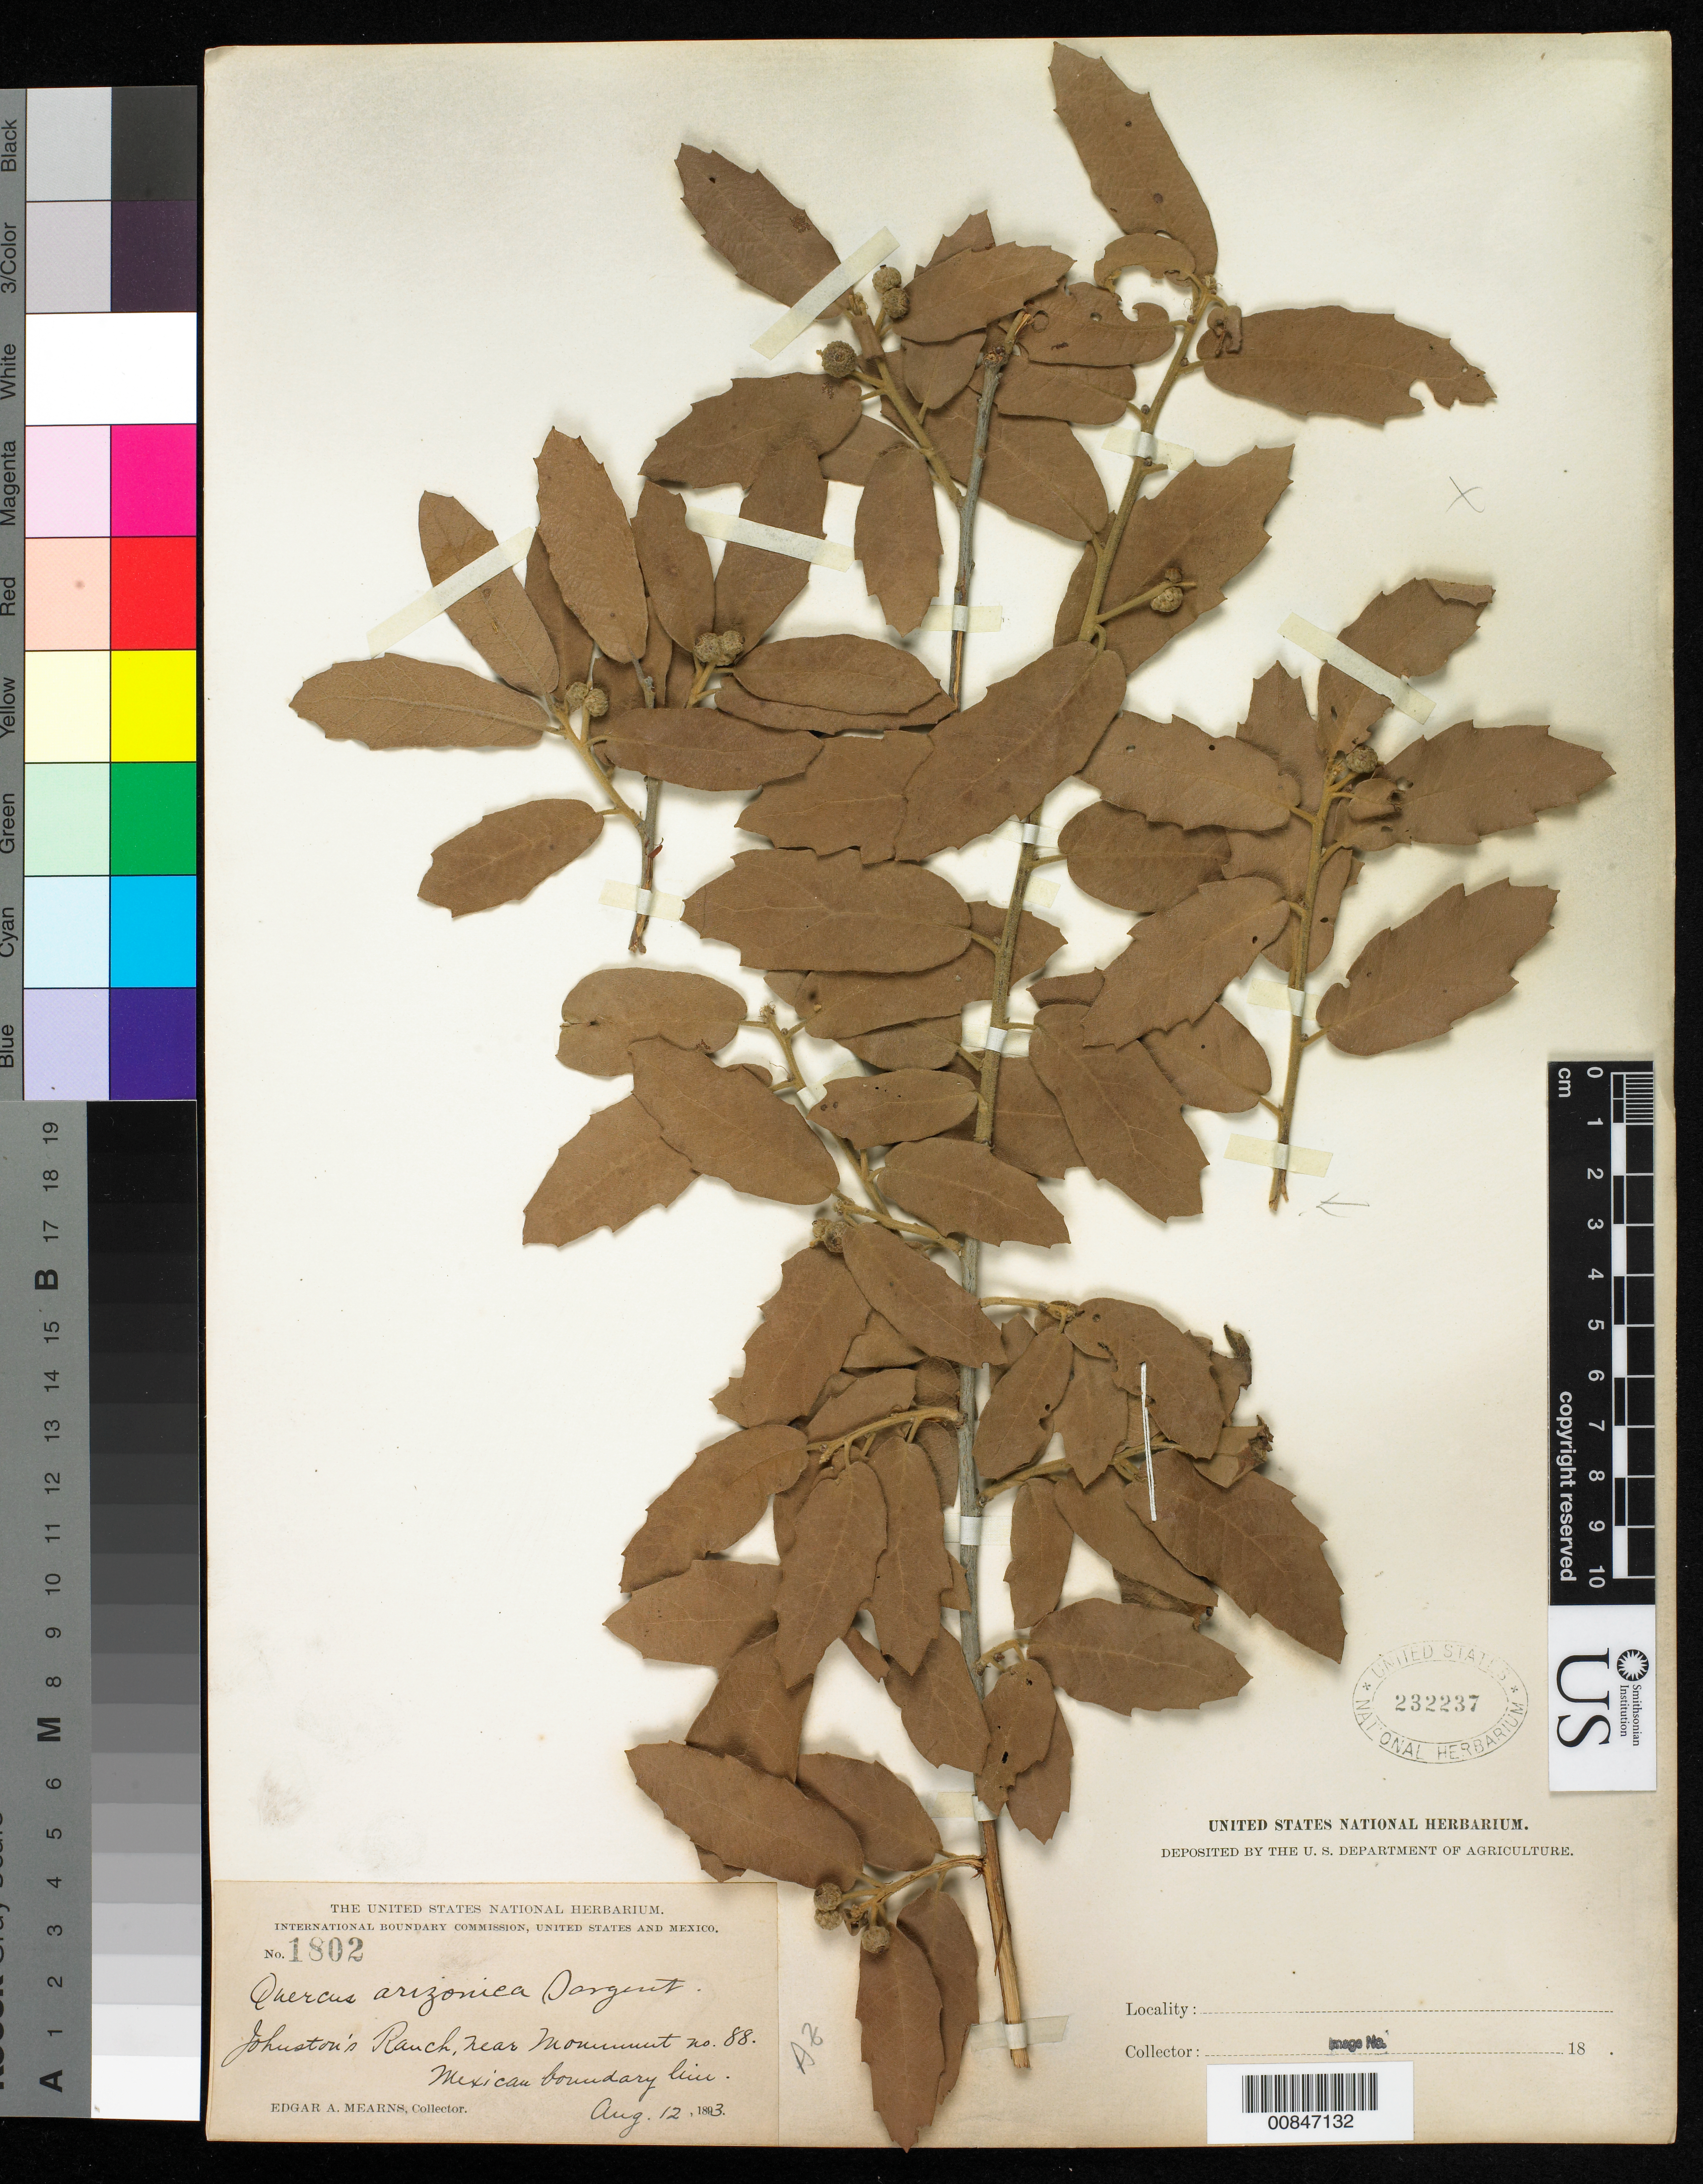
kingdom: Plantae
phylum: Tracheophyta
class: Magnoliopsida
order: Fagales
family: Fagaceae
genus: Quercus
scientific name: Quercus arizonica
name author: Sarg.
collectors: E. A. Mearns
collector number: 1802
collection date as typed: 12 Aug 1893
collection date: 1893-08-12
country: United States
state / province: Arizona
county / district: Cochise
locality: Johnston's Ranch, near monument no. 88. Mexican Boundary Line.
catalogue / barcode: US 232237